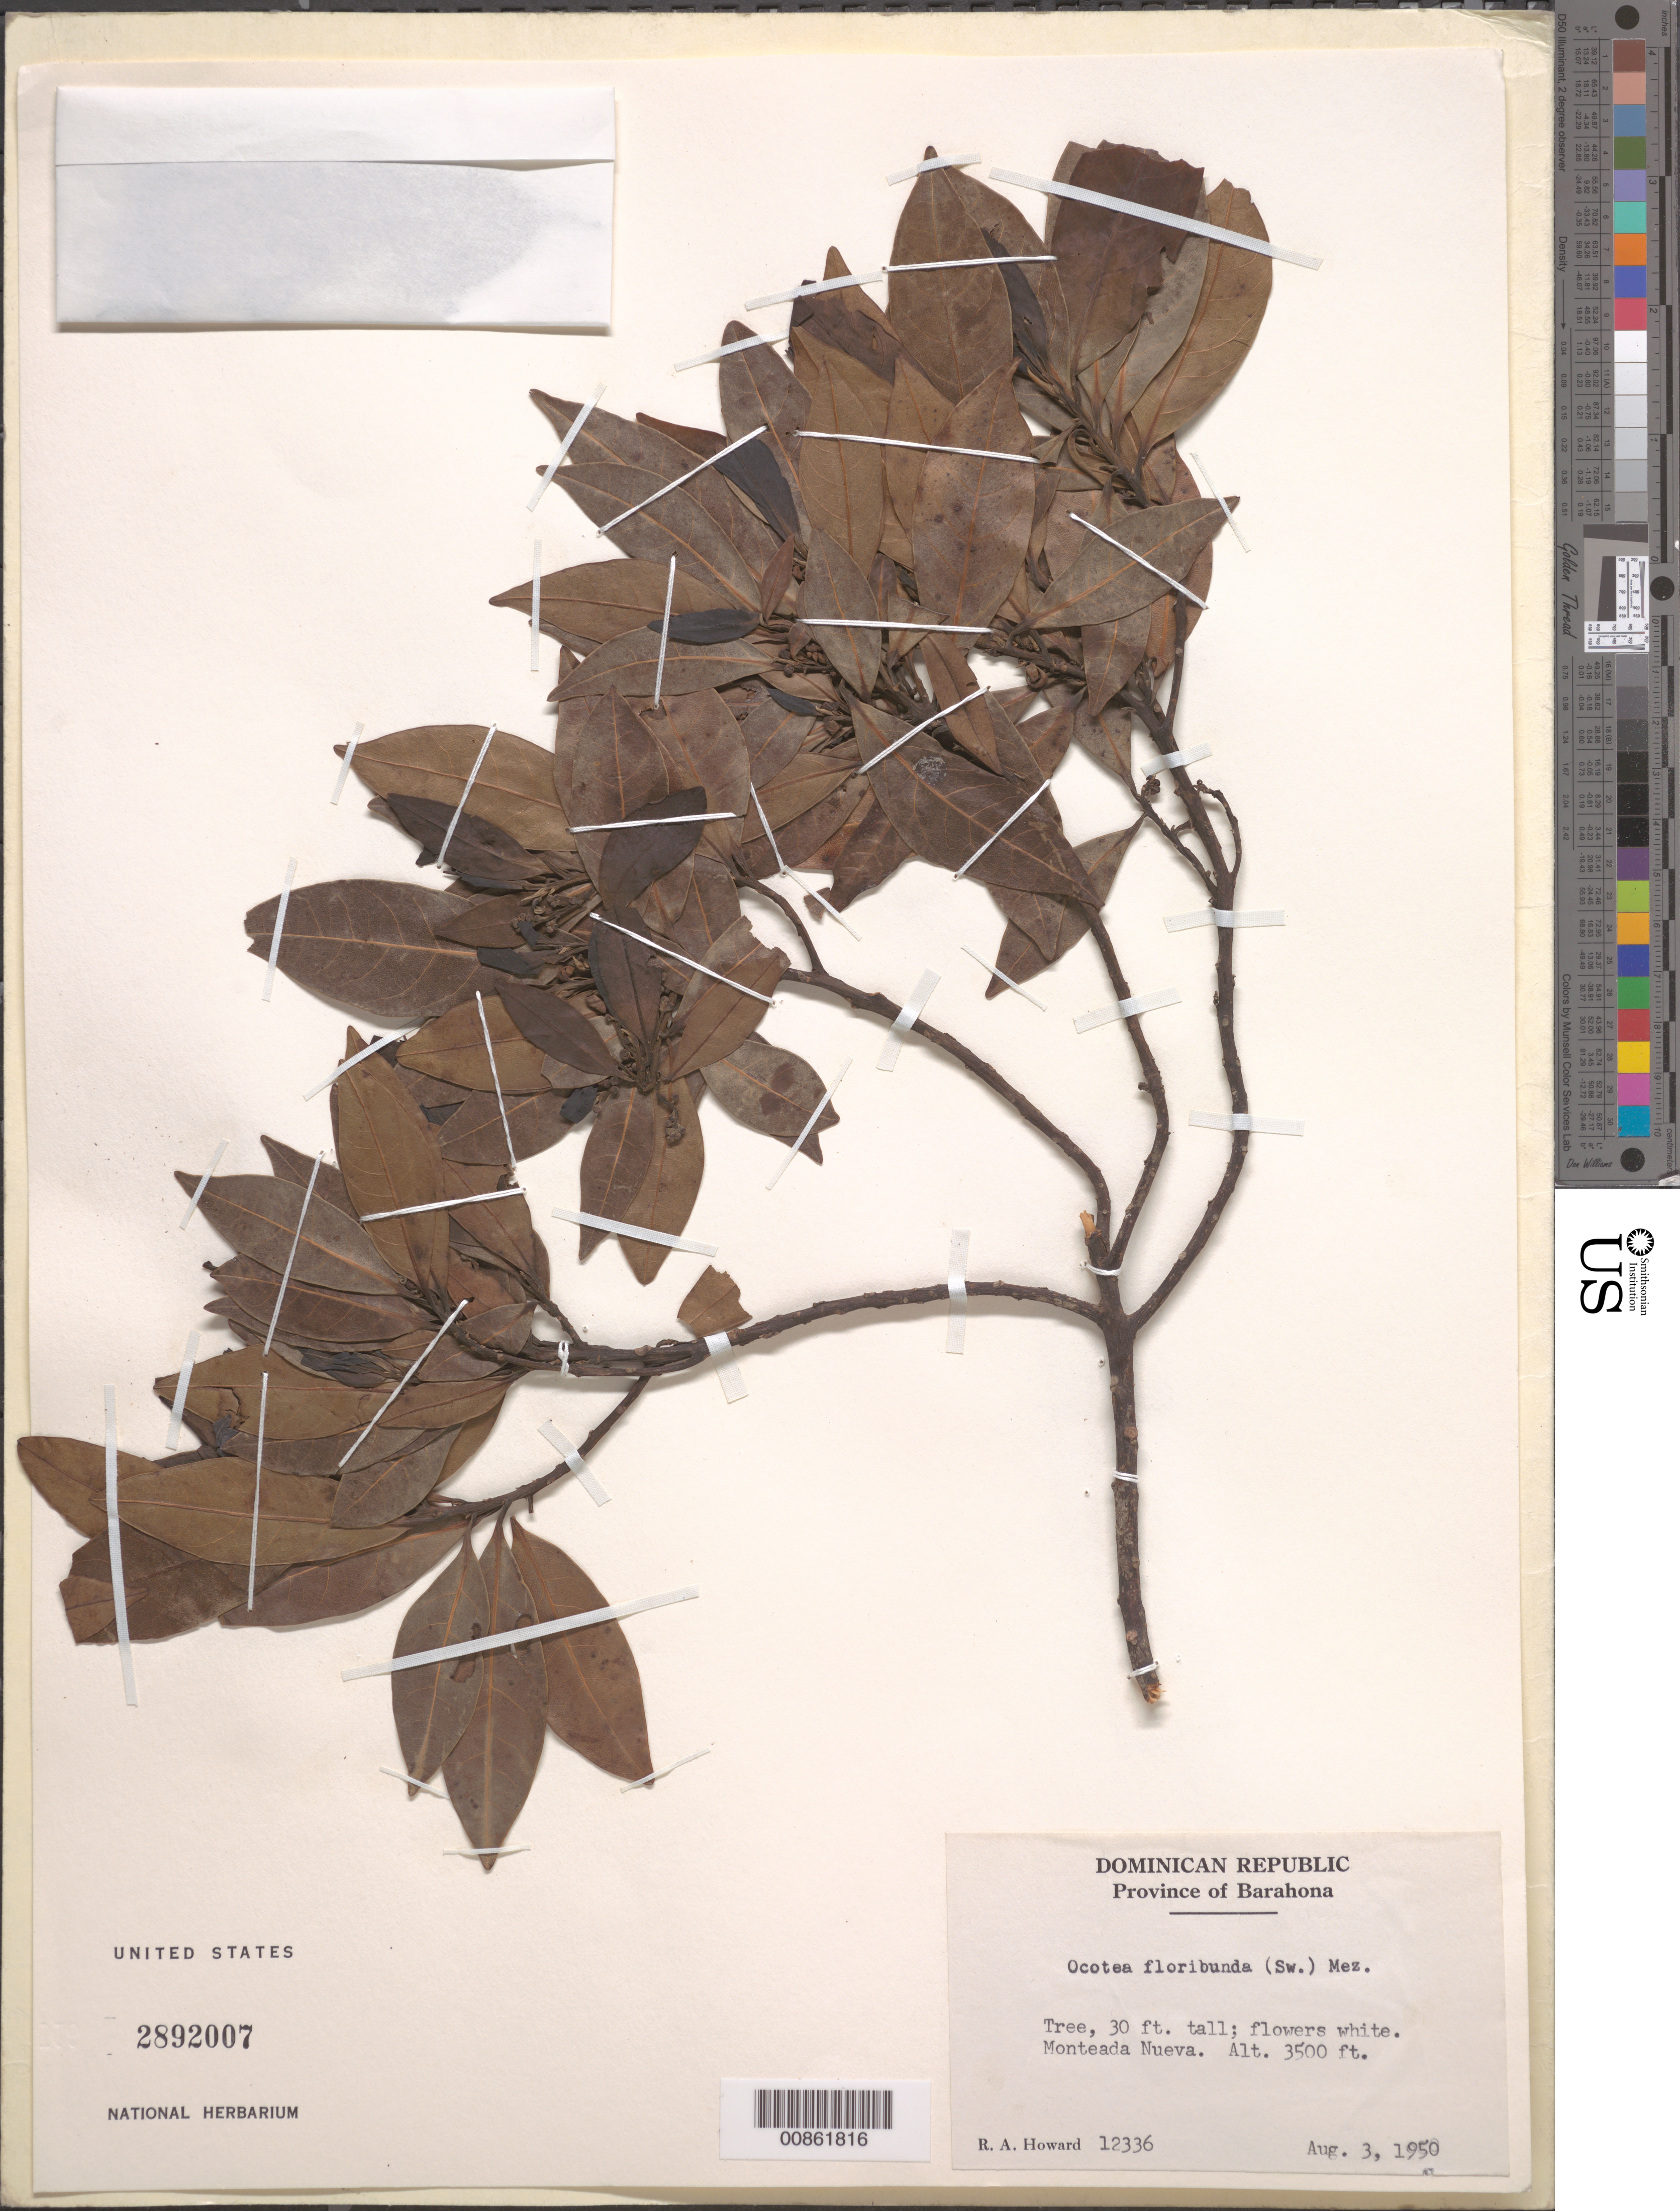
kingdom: Plantae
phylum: Tracheophyta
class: Magnoliopsida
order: Laurales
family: Lauraceae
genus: Ocotea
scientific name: Ocotea floribunda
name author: (Sw.) Mez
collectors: R. A. Howard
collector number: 12336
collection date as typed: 03 Aug 1950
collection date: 1950-08-03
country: Dominican Republic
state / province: Barahona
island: Hispaniola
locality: Monteada Nueva.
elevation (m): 1067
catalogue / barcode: US 2892007